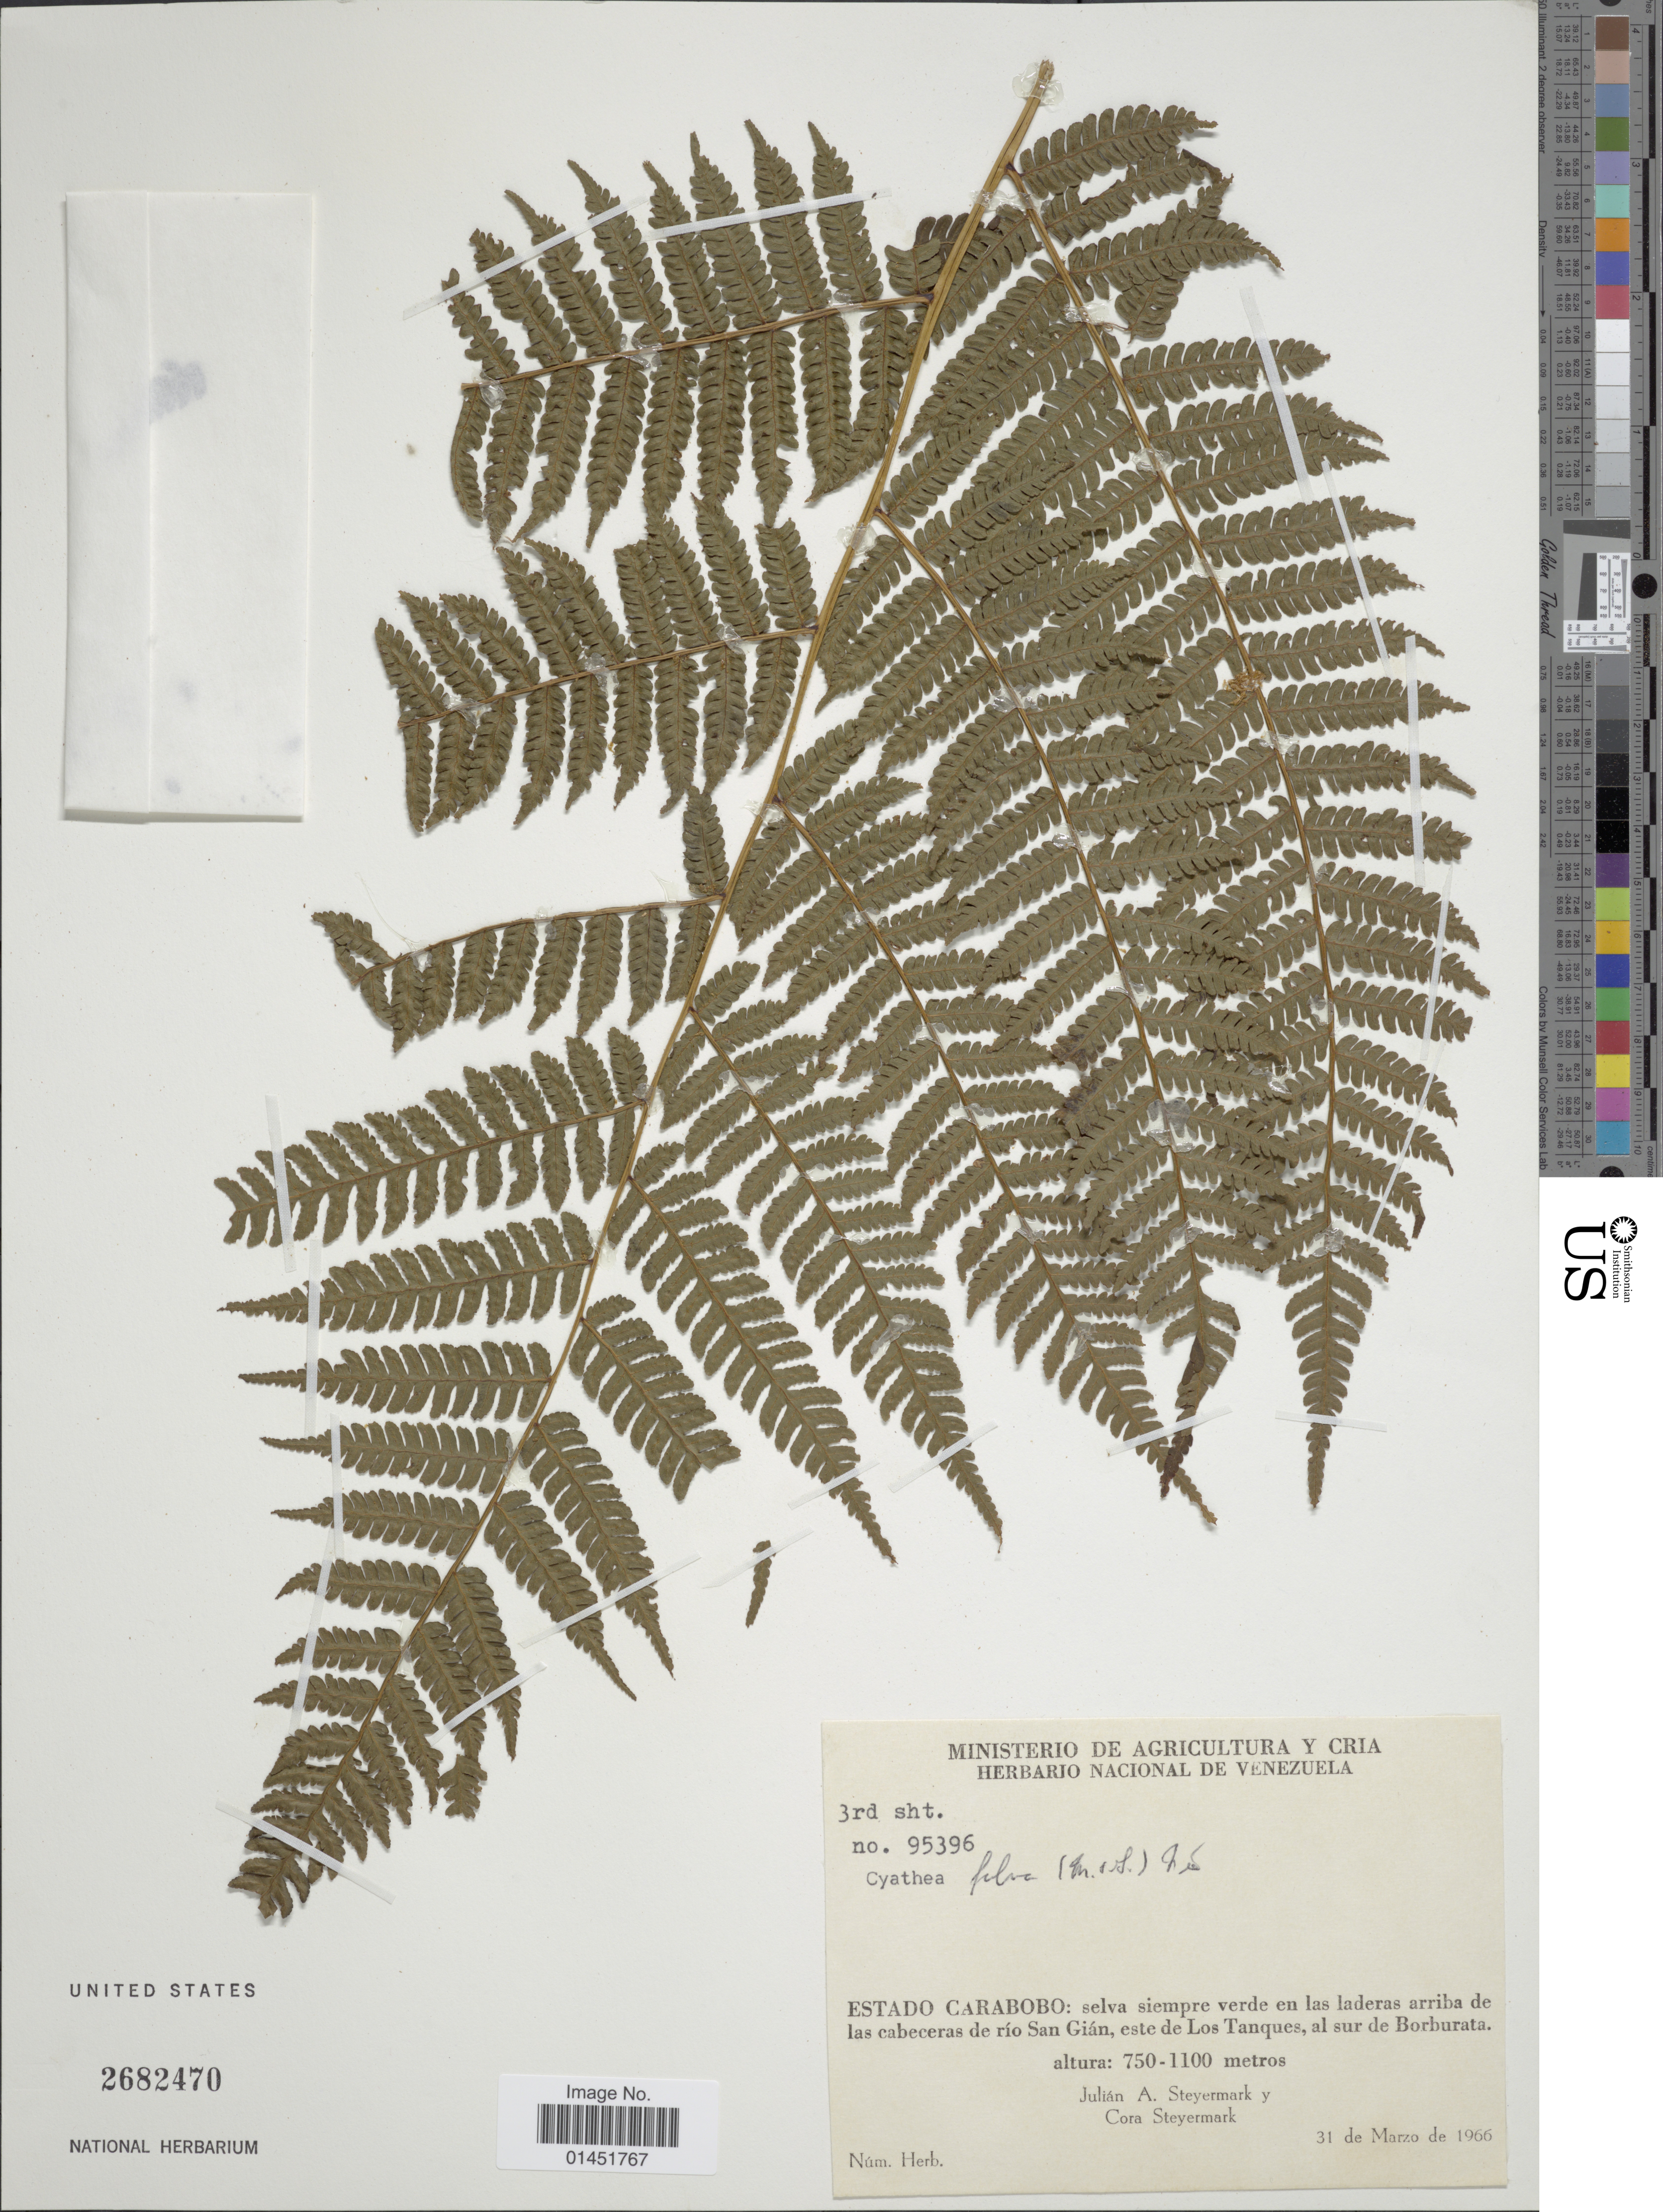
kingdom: Plantae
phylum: Tracheophyta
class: Polypodiopsida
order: Cyatheales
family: Cyatheaceae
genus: Cyathea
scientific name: Cyathea fulva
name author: (M. Martens & Galeotti) Fée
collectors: J. Steyermark & C. Steyermark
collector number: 95396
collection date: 1966-03-31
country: Venezuela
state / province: Carabobo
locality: Selva siempre verde en las laderas arriba de las cabeceras de río San Gián, este de Los Tanques, al sur de Borburata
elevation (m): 750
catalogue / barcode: US 2682470